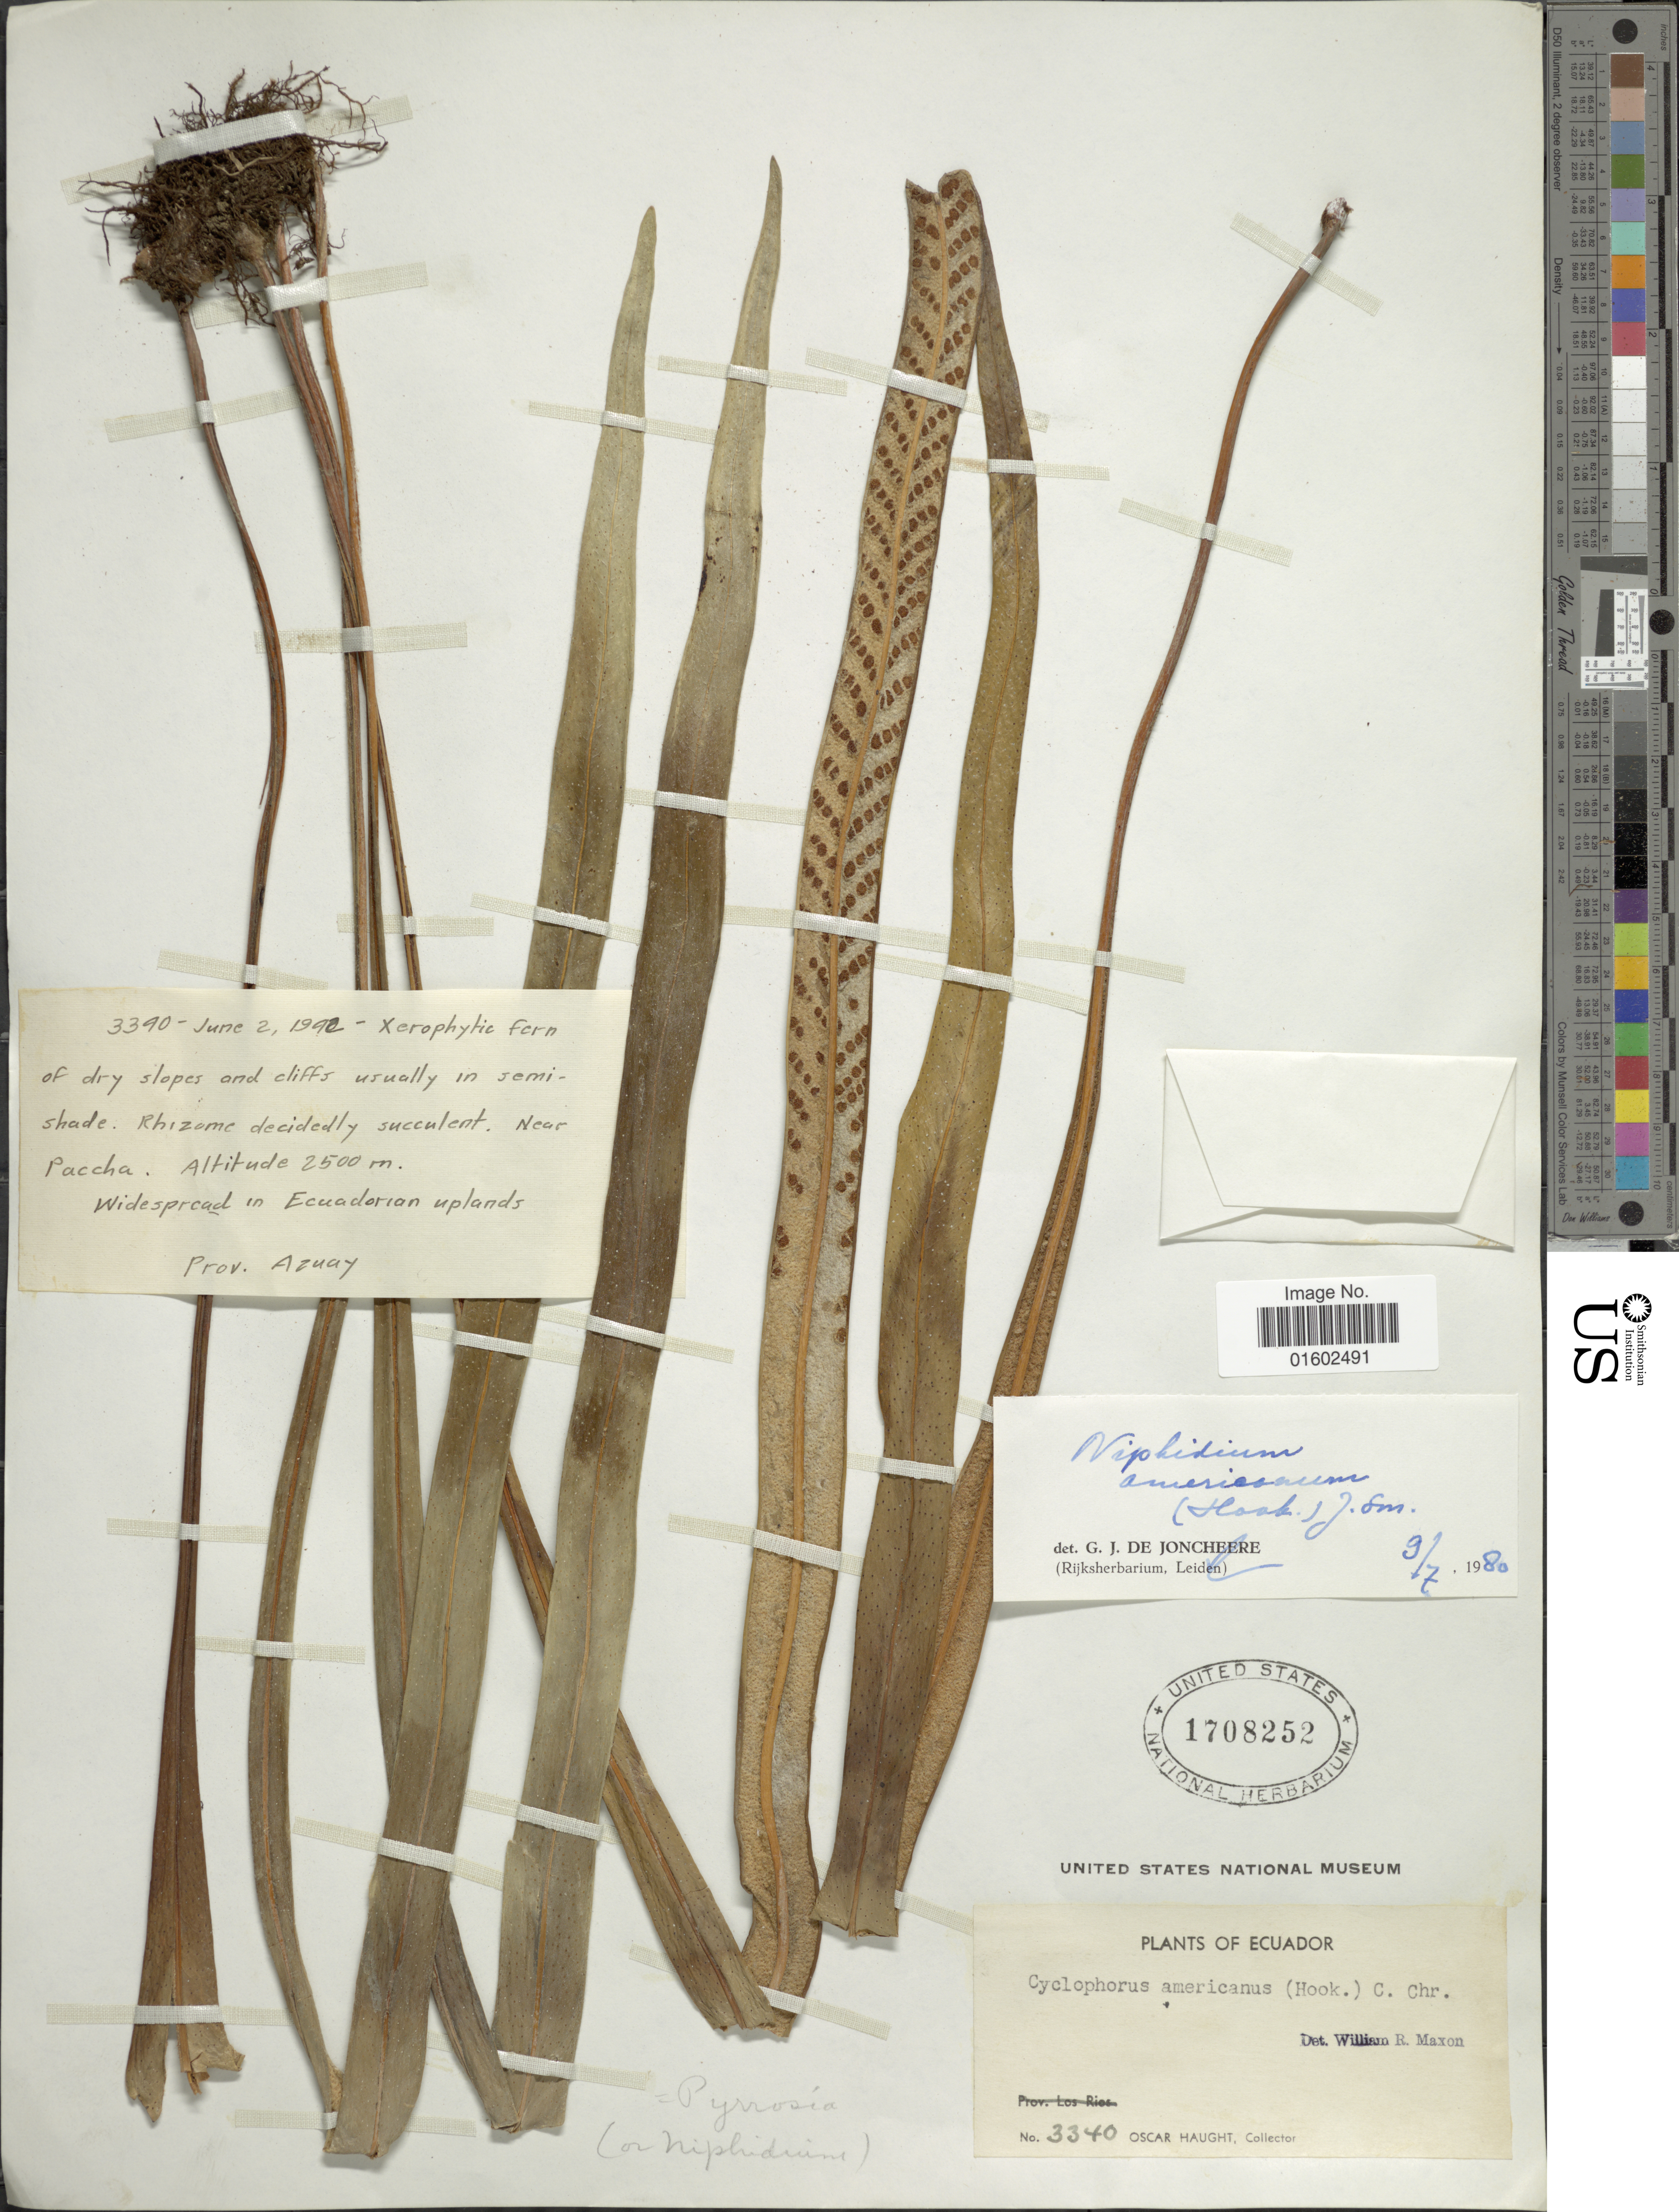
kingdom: Plantae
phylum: Tracheophyta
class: Polypodiopsida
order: Polypodiales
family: Polypodiaceae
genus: Niphidium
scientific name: Niphidium longifolium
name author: (Cav.) C.V. Morton & Lellinger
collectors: O. L. Haught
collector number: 3340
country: Ecuador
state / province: Azuay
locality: Near Paccha, Widespread in Ecuaderian uplands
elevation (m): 2500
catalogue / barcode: US 178252